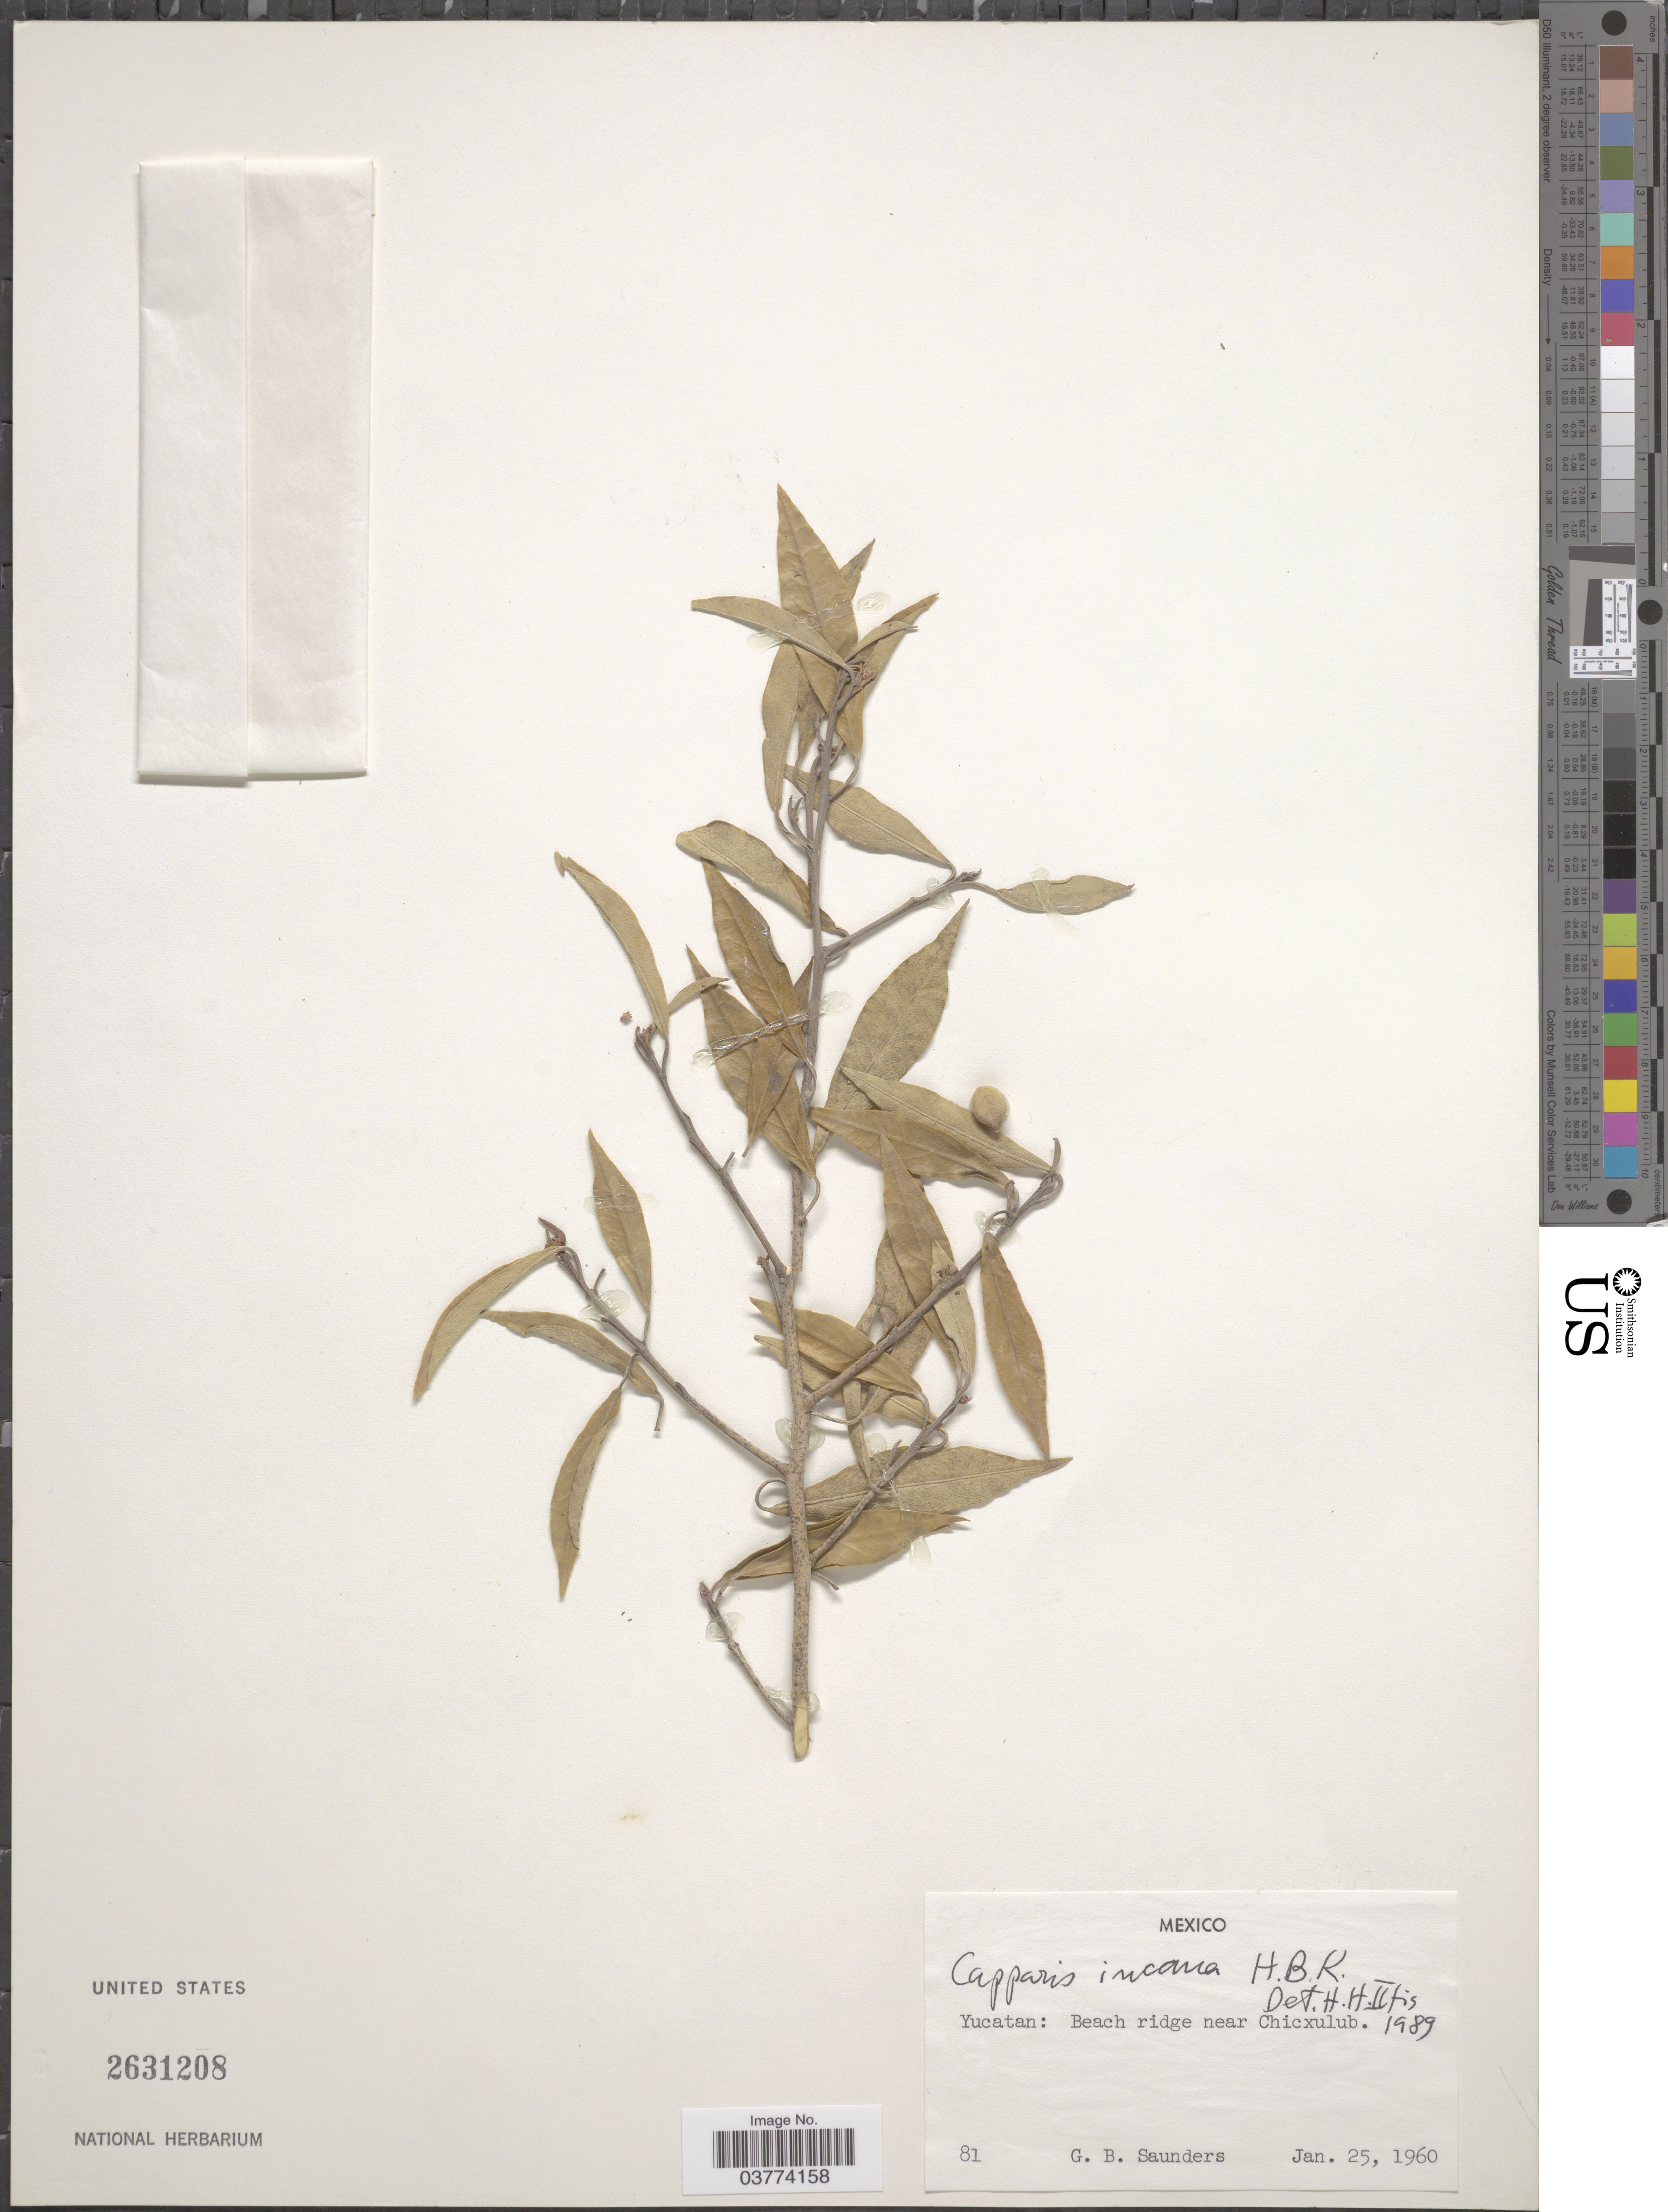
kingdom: Plantae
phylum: Tracheophyta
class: Magnoliopsida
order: Brassicales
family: Capparaceae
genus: Quadrella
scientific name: Quadrella incana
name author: (Kunth) Iltis & Cornejo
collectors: G. B. Saunders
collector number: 81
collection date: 1960-01-25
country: Mexico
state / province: Yucatán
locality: Beach ridge near Chicxulub.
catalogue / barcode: US 2631208